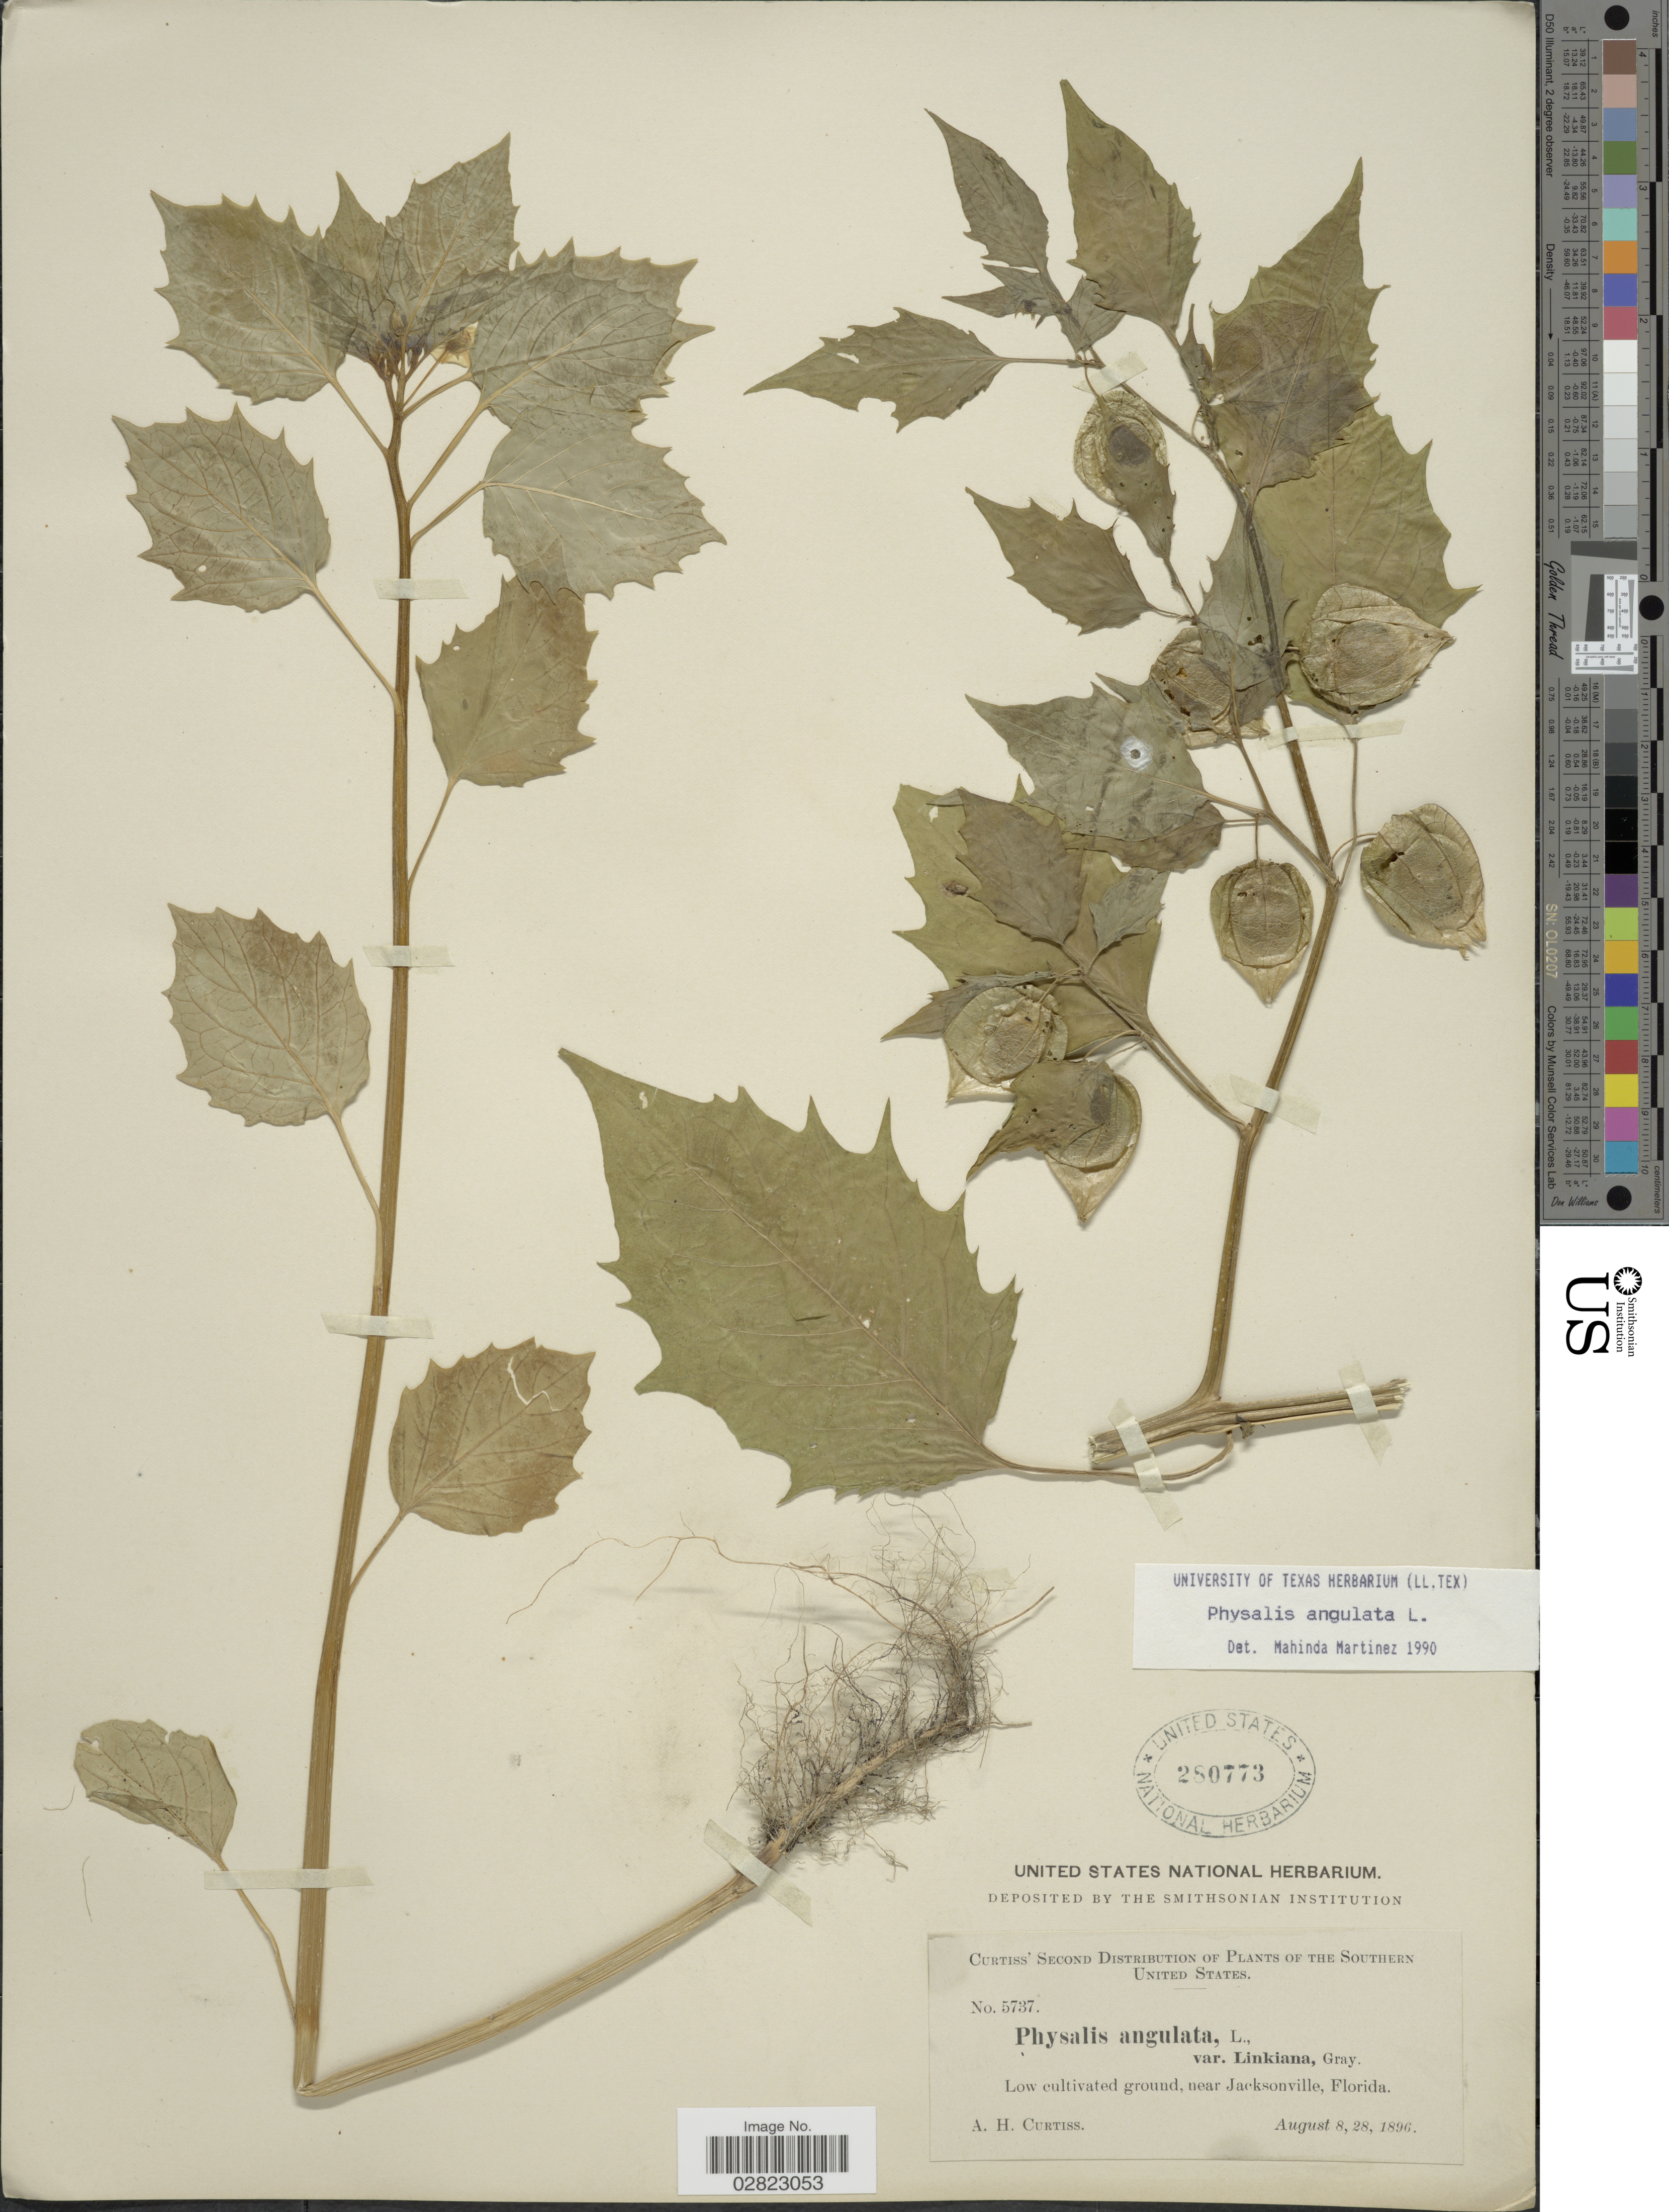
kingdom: Plantae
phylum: Tracheophyta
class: Magnoliopsida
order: Solanales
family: Solanaceae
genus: Physalis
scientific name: Physalis angulata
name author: L.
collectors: A. H. Curtiss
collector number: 5737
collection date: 1896-08-08/1896-08-28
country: United States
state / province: Florida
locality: Southern United States. Near Jacksonville.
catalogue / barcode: US 280773